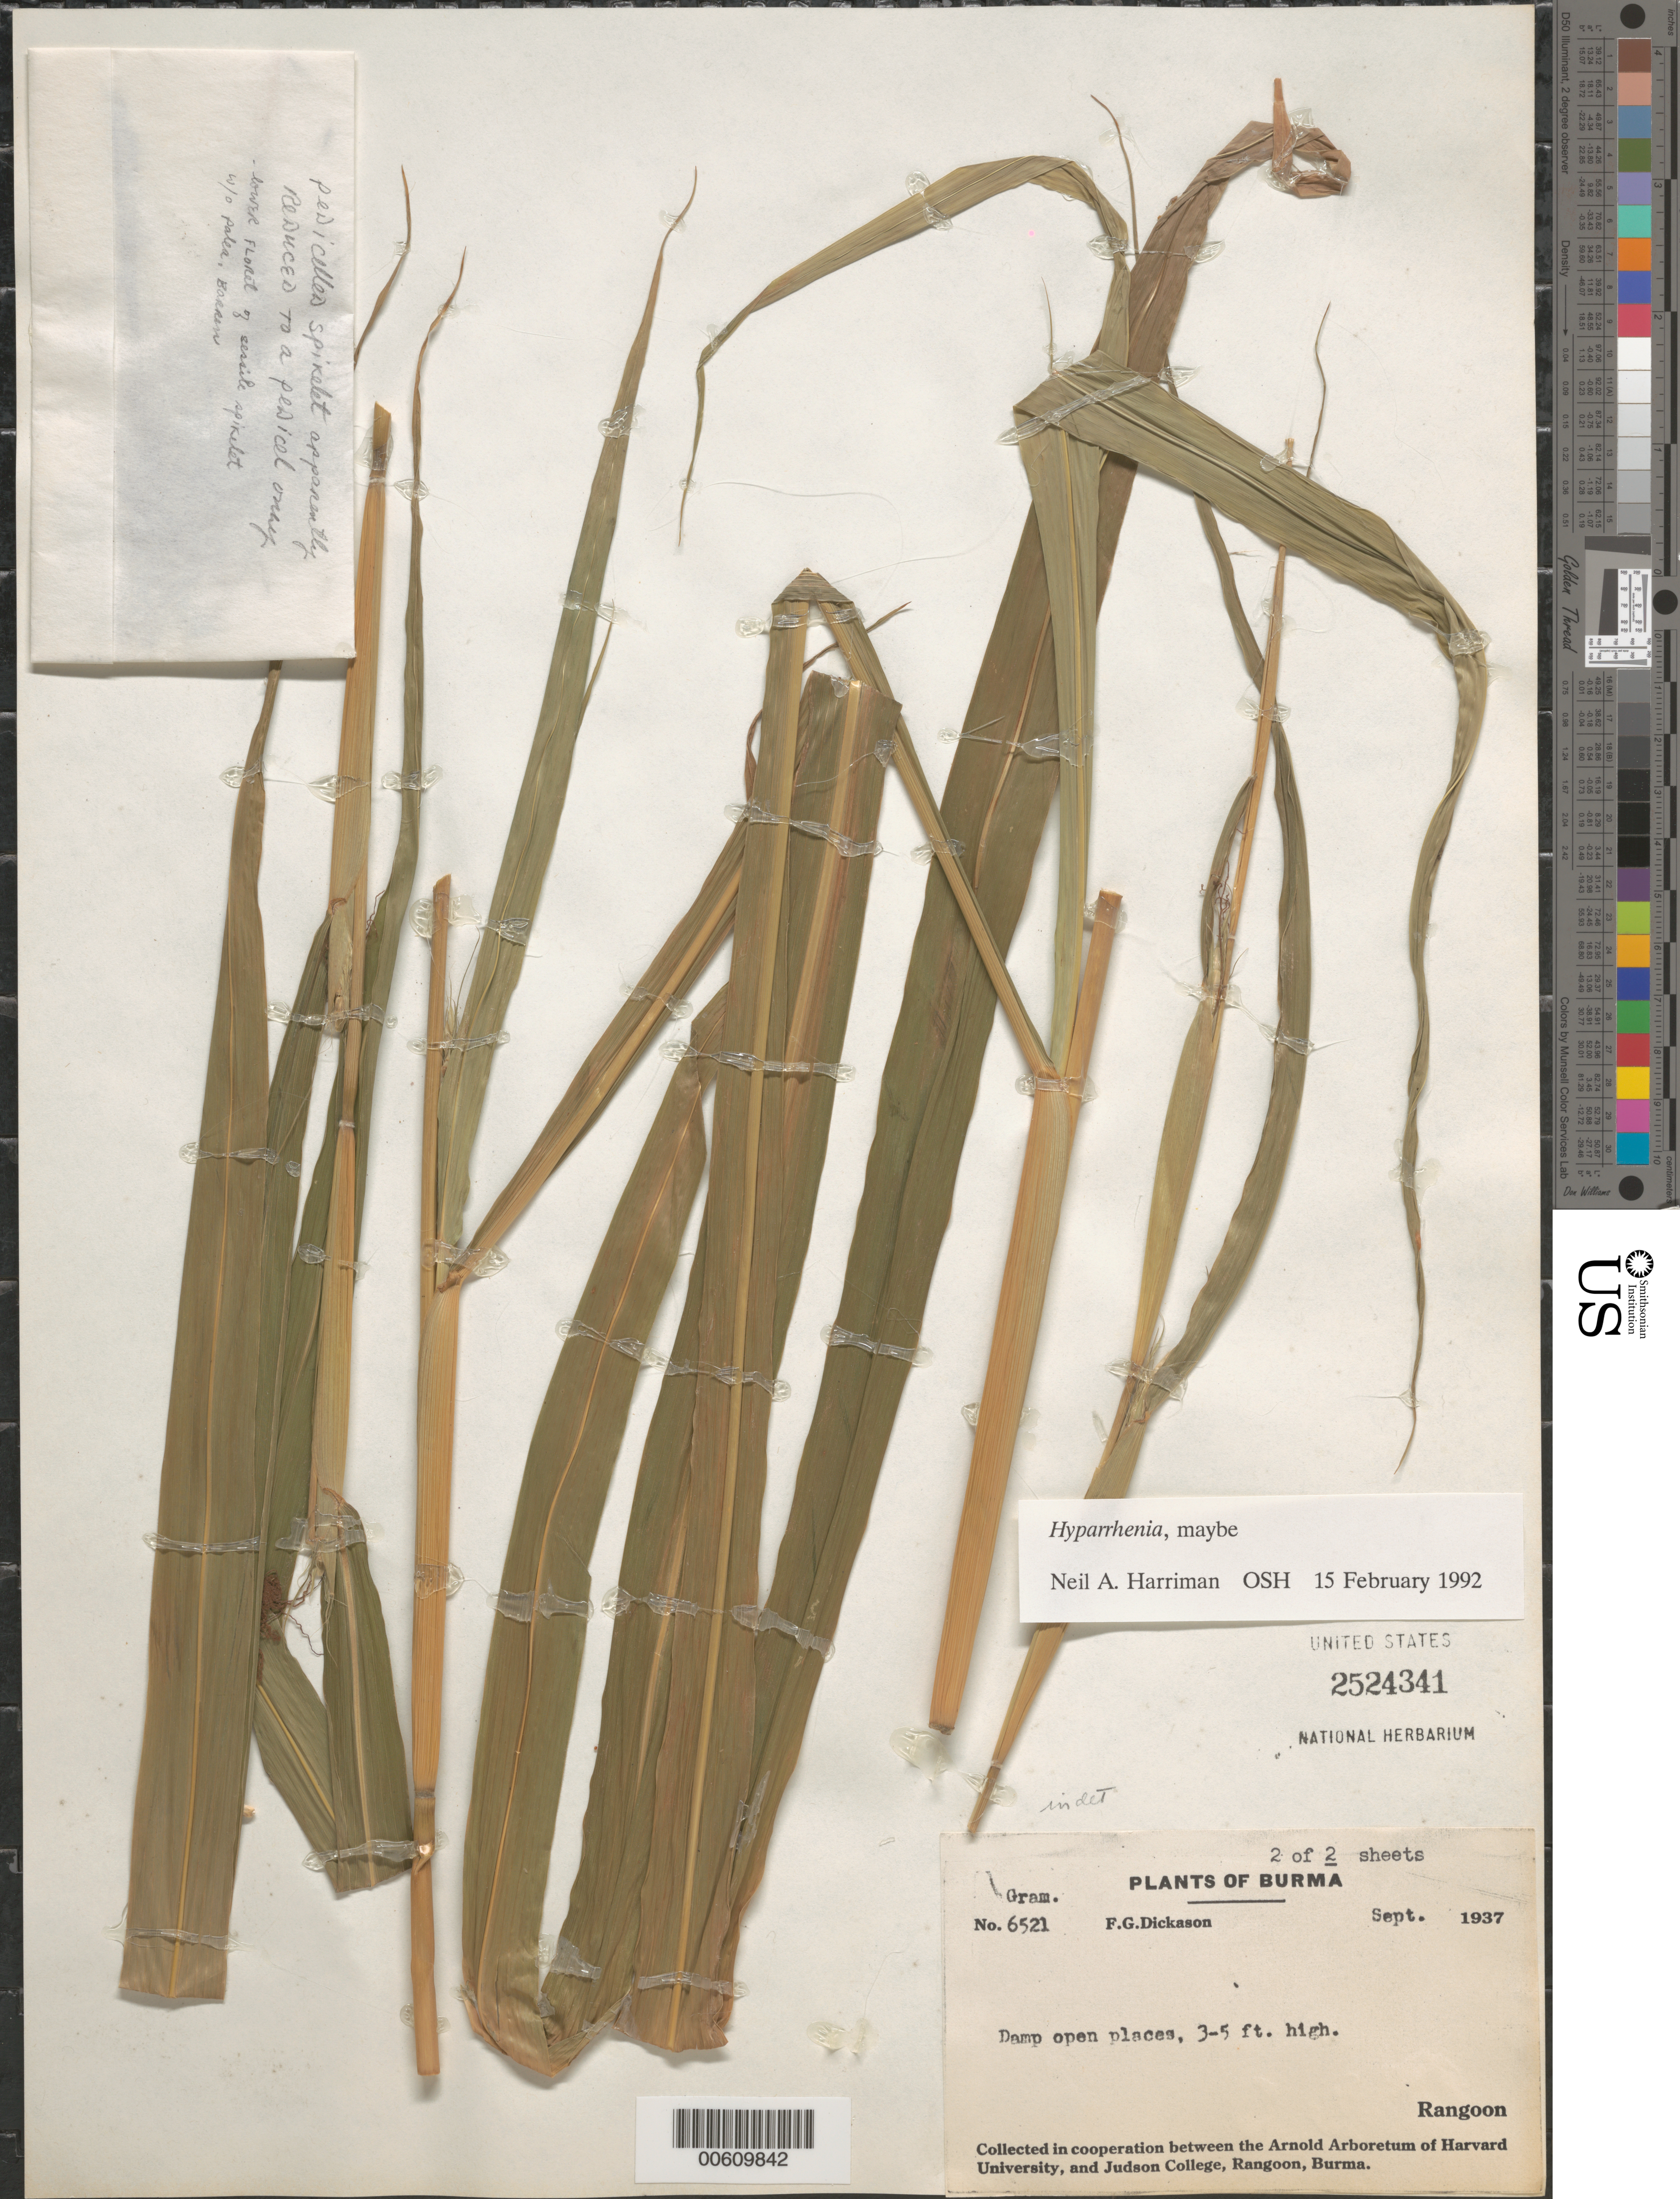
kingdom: Plantae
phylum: Tracheophyta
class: Liliopsida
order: Poales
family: Poaceae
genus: Hyparrhenia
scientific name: Hyparrhenia sp.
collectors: F. Dickason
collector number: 6521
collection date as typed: Sep 1938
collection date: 1938-09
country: Myanmar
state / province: Yangon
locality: Rangoon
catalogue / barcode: US 2524341